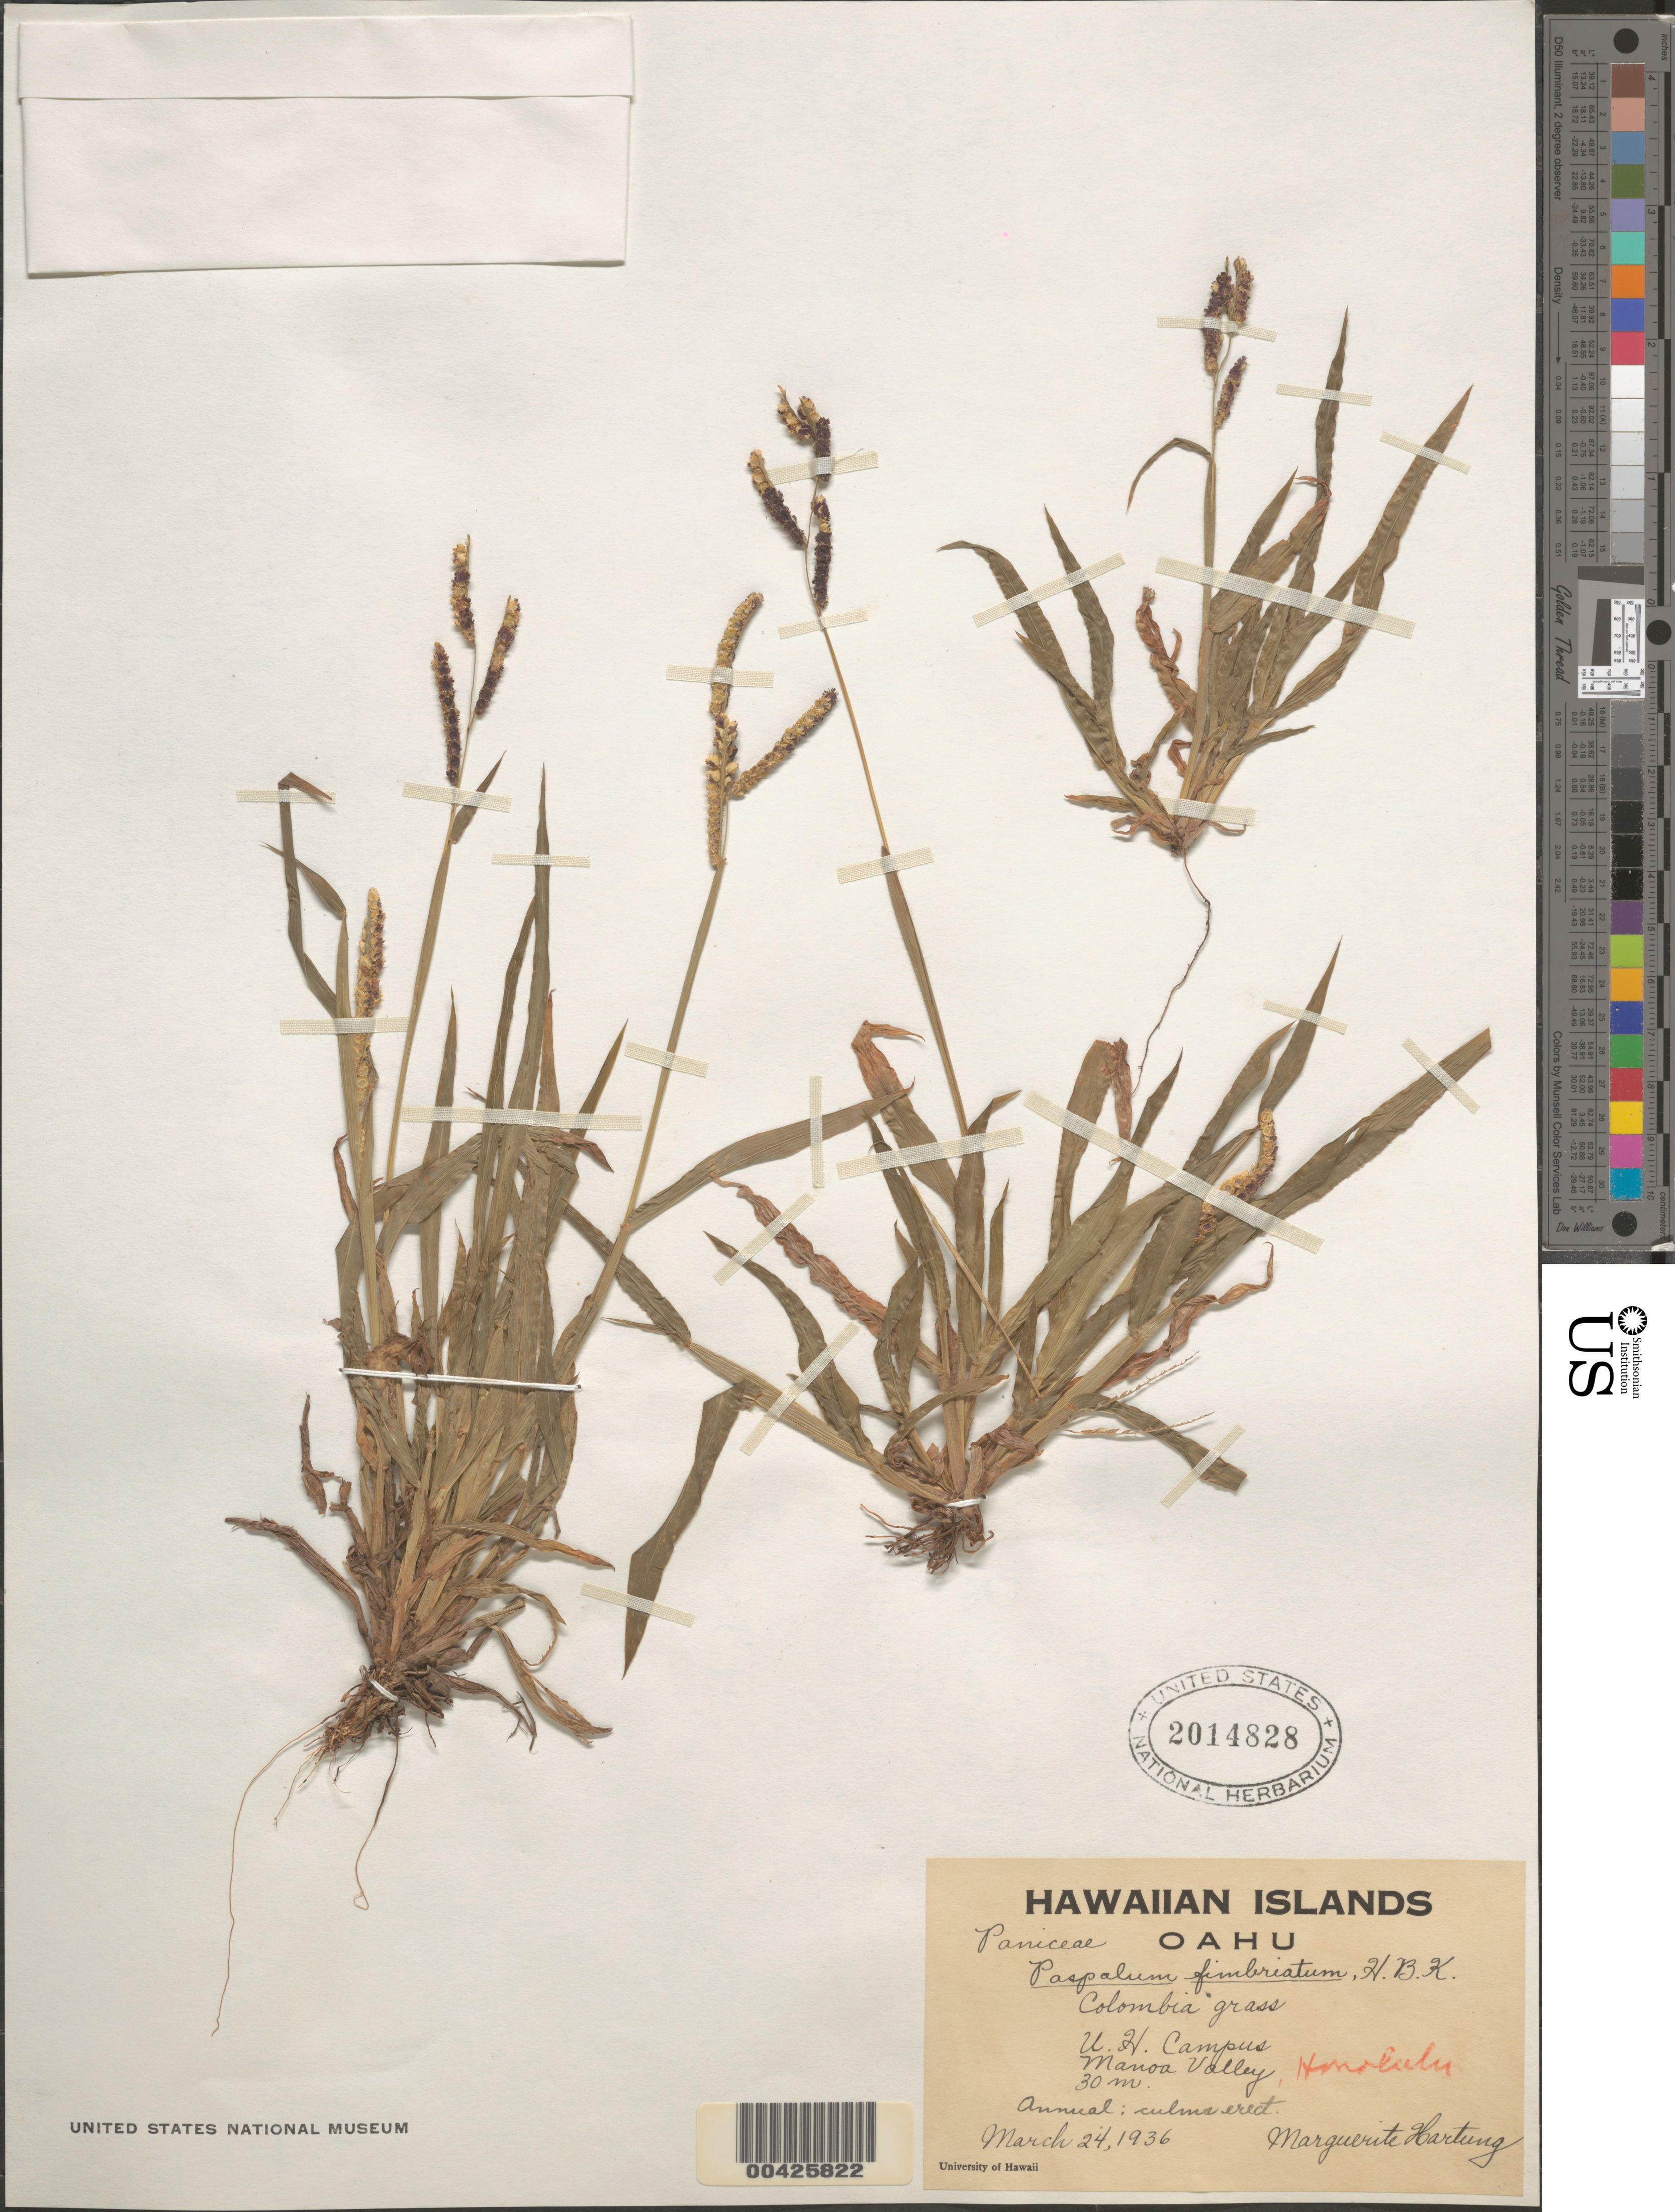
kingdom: Plantae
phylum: Tracheophyta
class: Liliopsida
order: Poales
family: Poaceae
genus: Paspalum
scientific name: Paspalum fimbriatum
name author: Kunth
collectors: M. Hartung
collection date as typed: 24 Mar 1936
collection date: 1936-03-24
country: United States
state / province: Hawaii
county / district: Honolulu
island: Oahu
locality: U.H. Campus, Manoa Valley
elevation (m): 30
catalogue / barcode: US 2014828